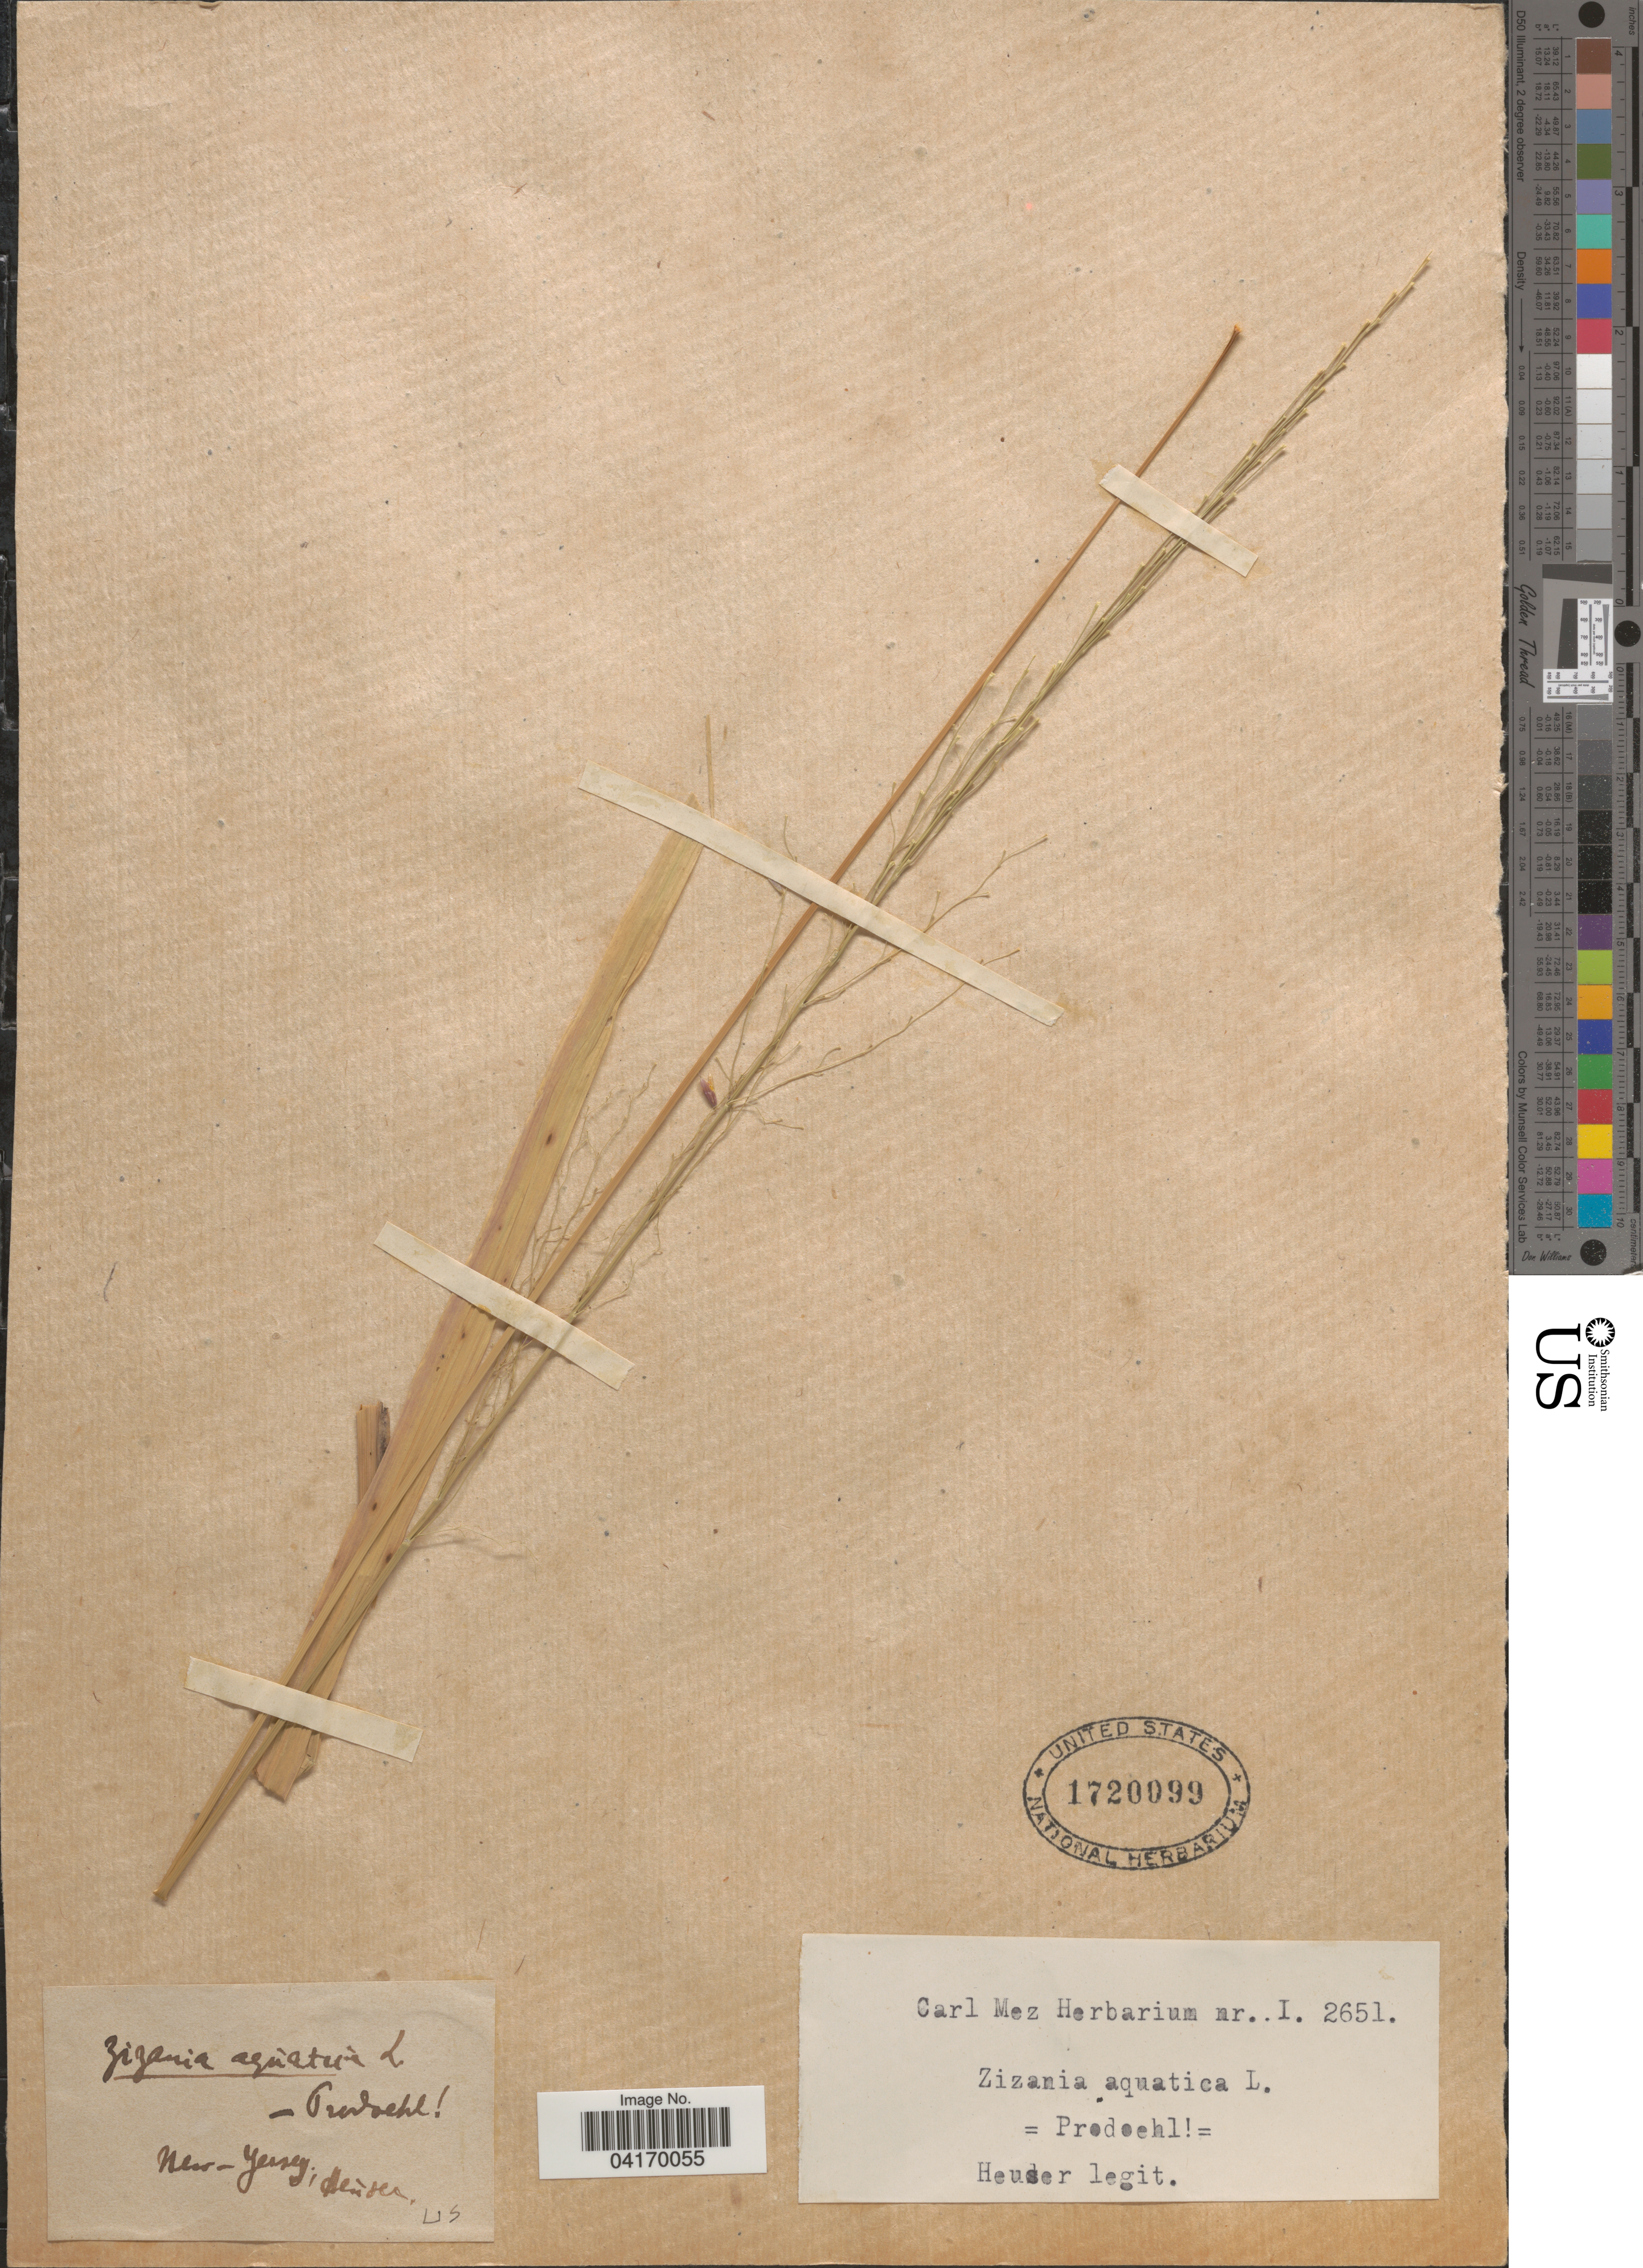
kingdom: Plantae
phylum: Tracheophyta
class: Liliopsida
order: Poales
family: Poaceae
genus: Zizania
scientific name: Zizania aquatica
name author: L.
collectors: Heuser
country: United States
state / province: New Jersey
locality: Denser [interpreted].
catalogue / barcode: US 1720099